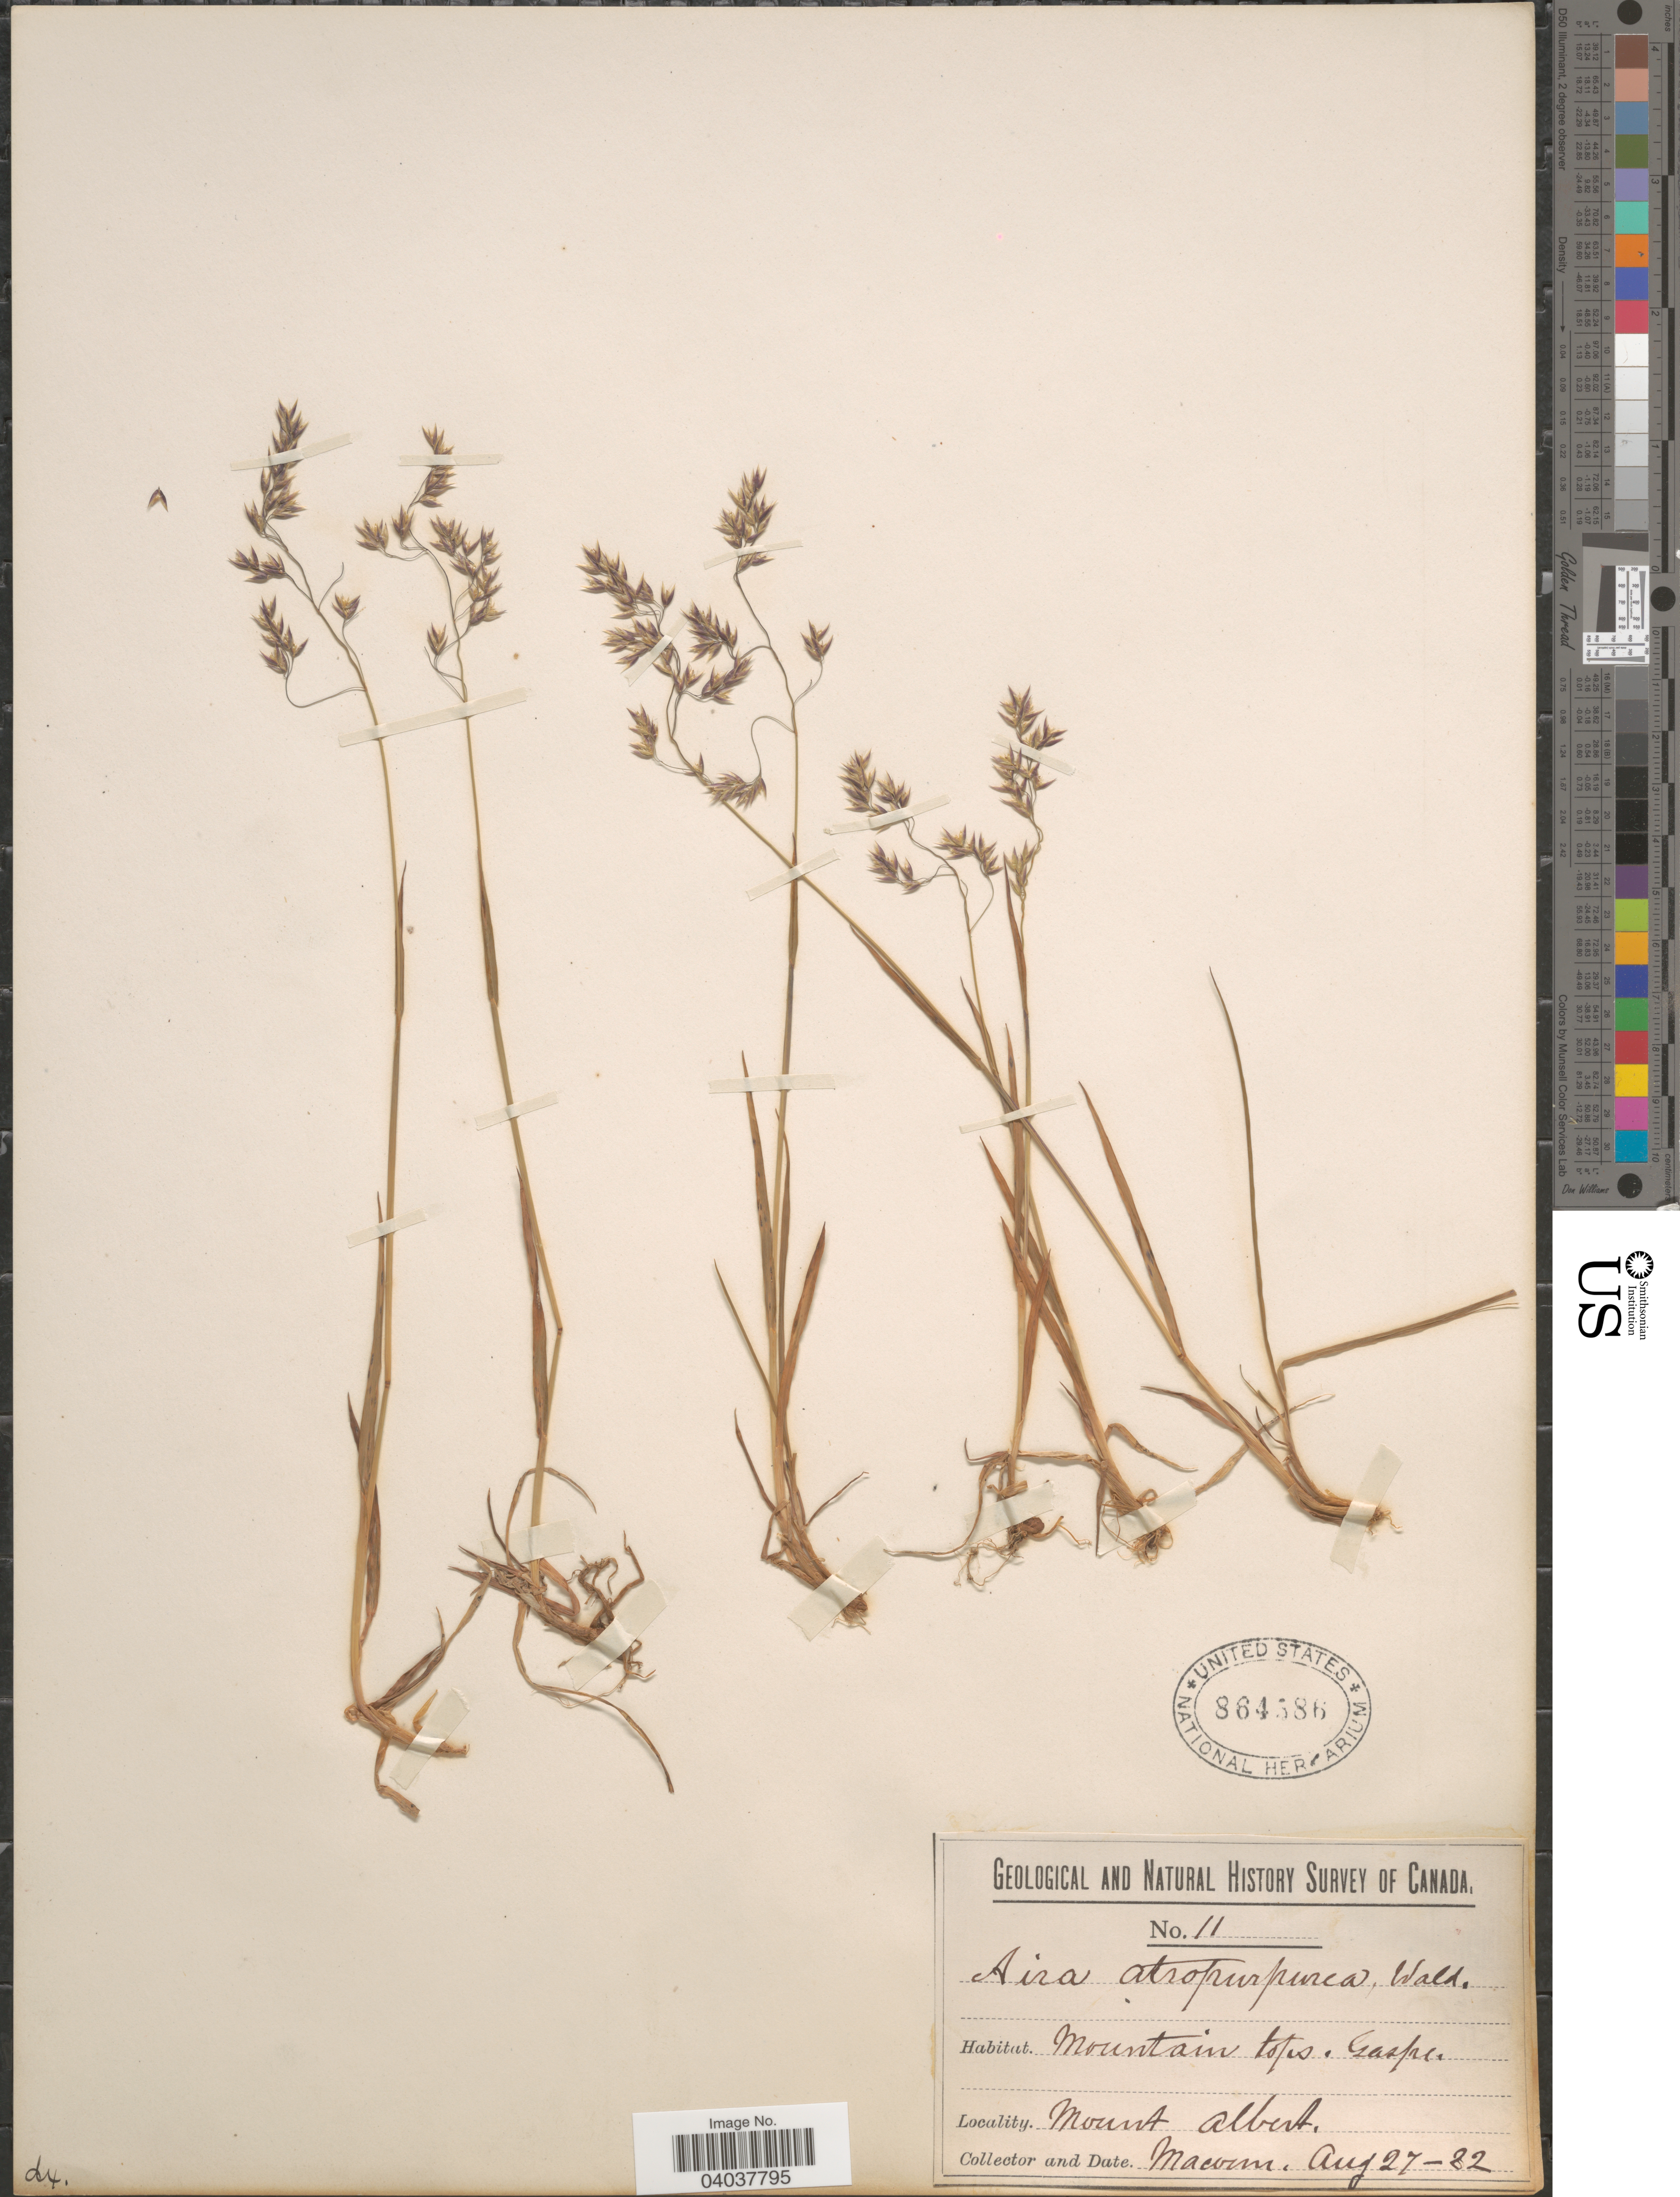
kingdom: Plantae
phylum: Tracheophyta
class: Liliopsida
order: Poales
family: Poaceae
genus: Vahlodea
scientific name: Vahlodea atropurpurea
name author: (Wahlenb.) Fr. ex Hartm.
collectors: -- Macoun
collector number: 11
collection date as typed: Transcribed d/m/y: 27/8/22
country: Canada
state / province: Quebec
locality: Mountain tops. Gaspe. Mount Albert.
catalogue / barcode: US 864586